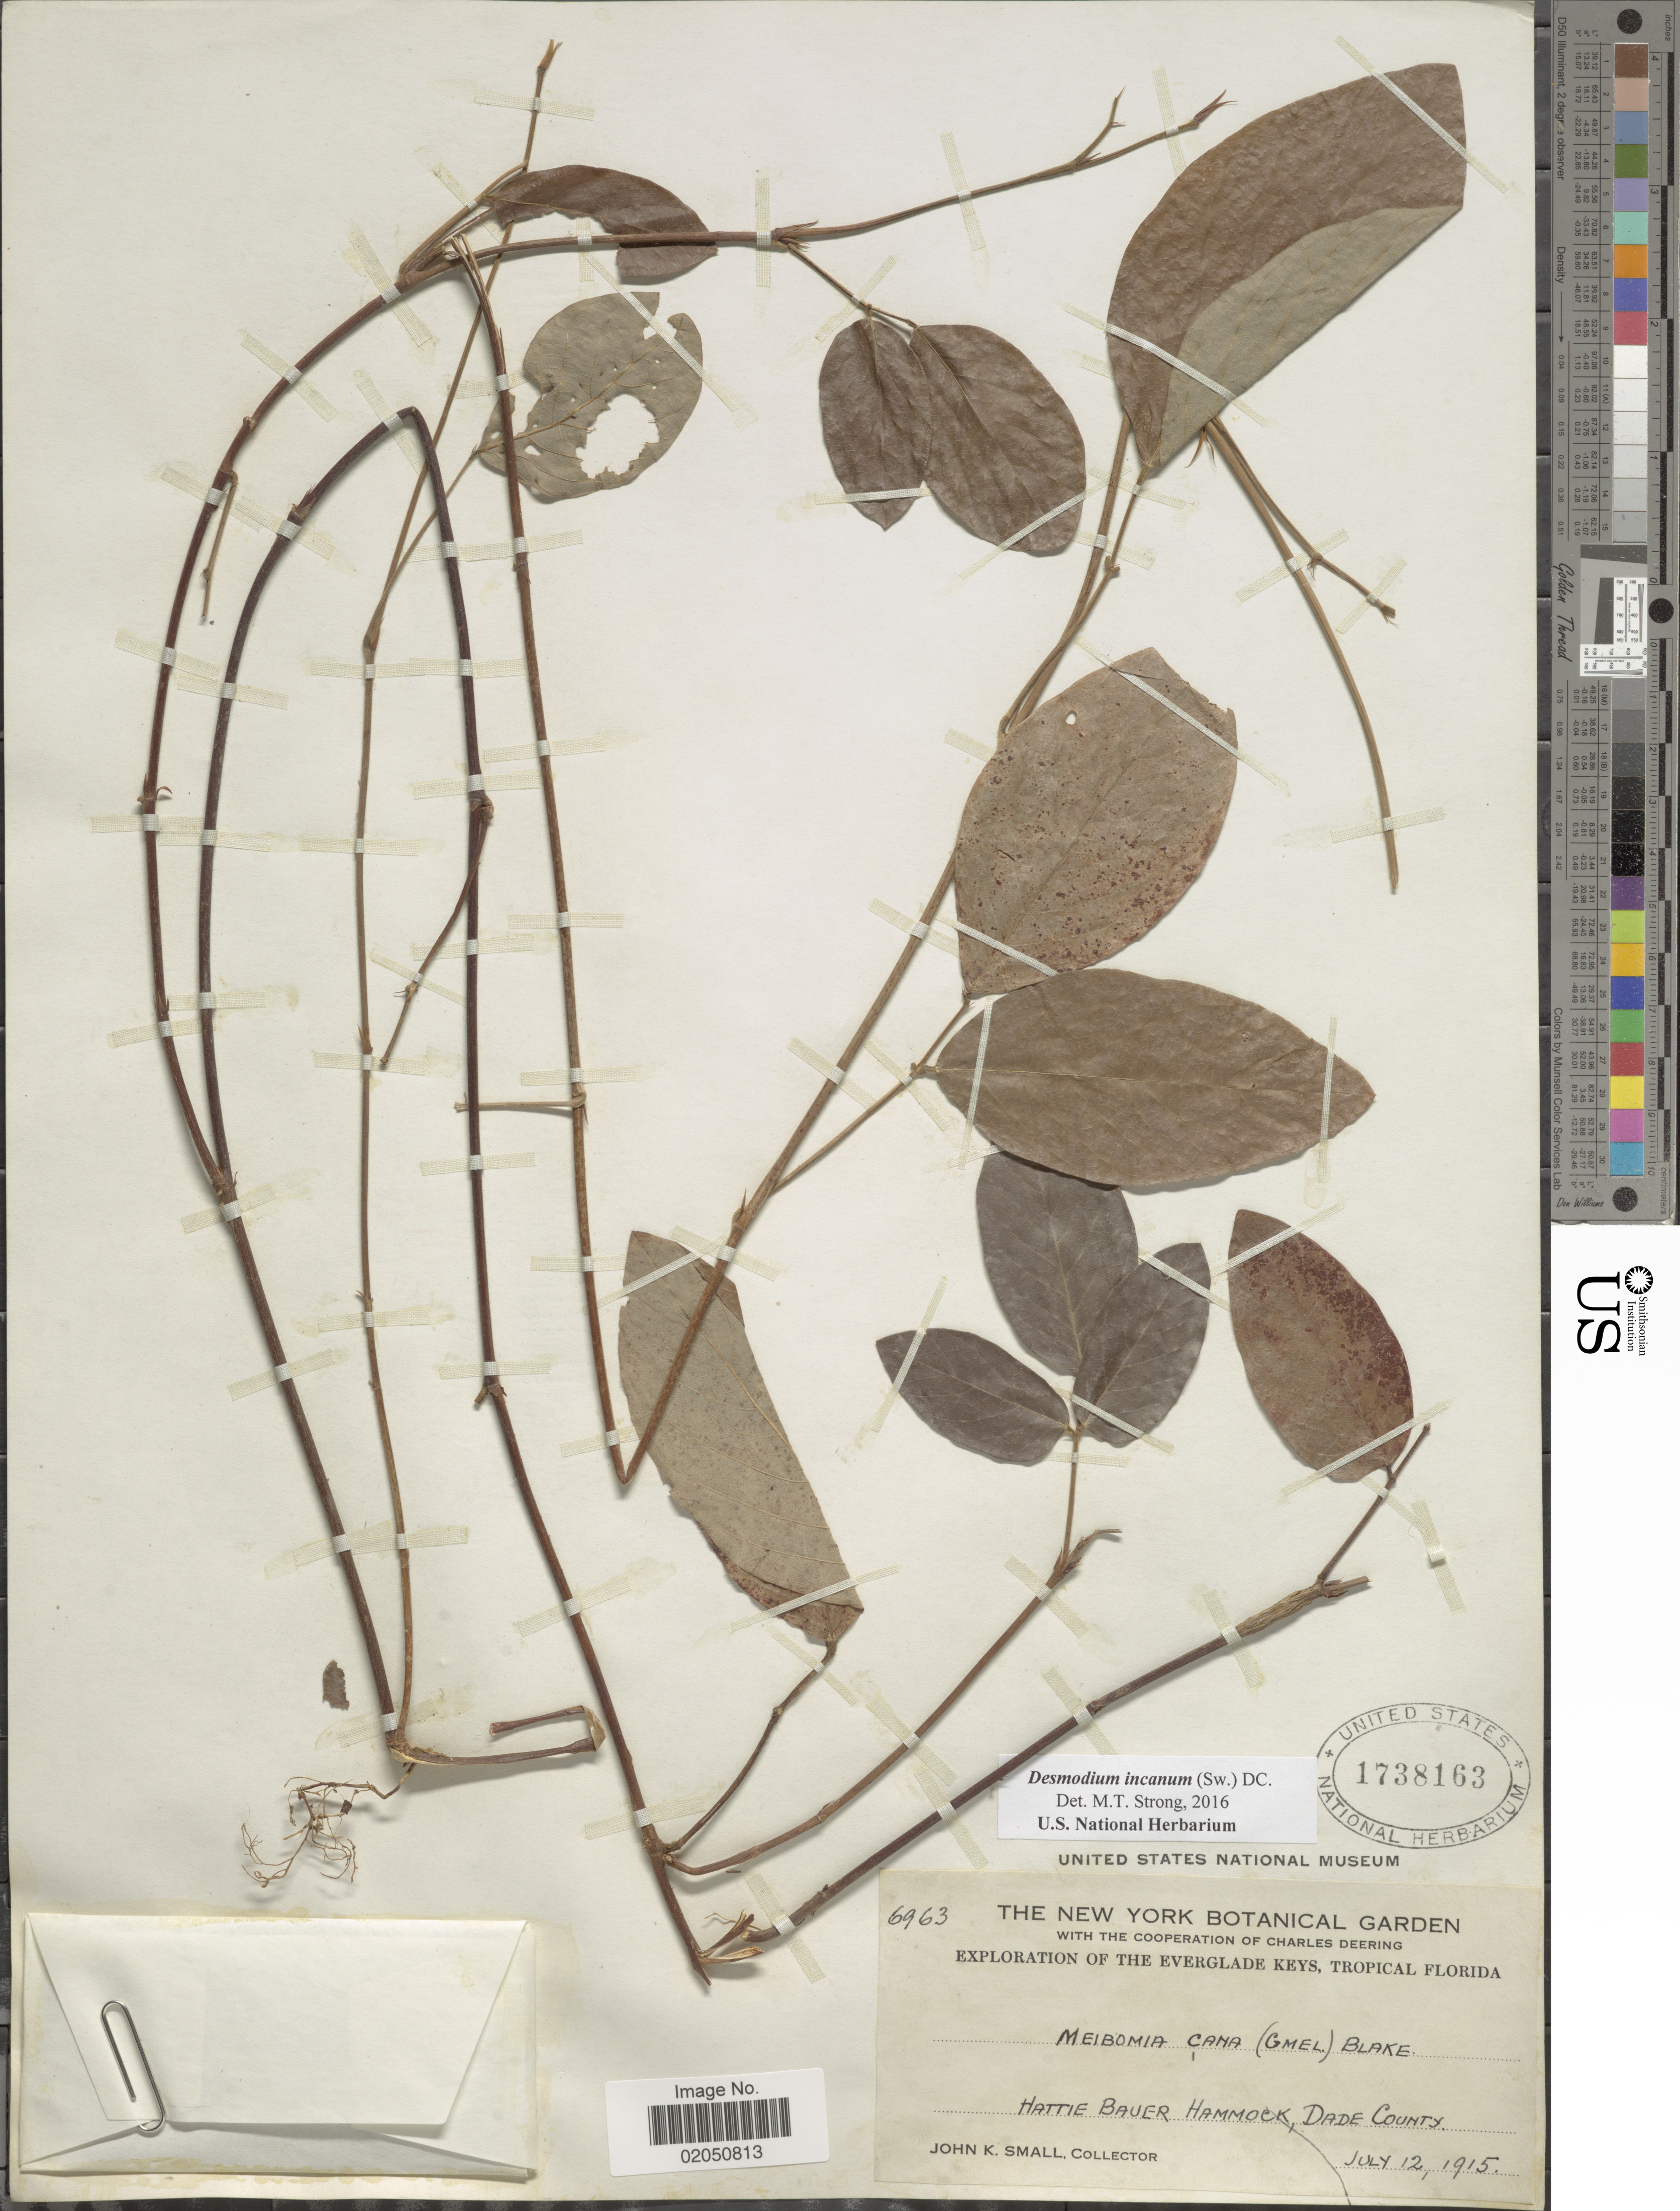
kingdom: Plantae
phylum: Tracheophyta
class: Magnoliopsida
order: Fabales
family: Fabaceae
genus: Desmodium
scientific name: Desmodium incanum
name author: (Sw.) DC.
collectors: J. K. Small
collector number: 6963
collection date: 1915-07-12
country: United States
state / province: Florida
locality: The Everglades Keys, Tropical Florida, Hattie Bauer Hammock, Dade County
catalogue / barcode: US 1738163